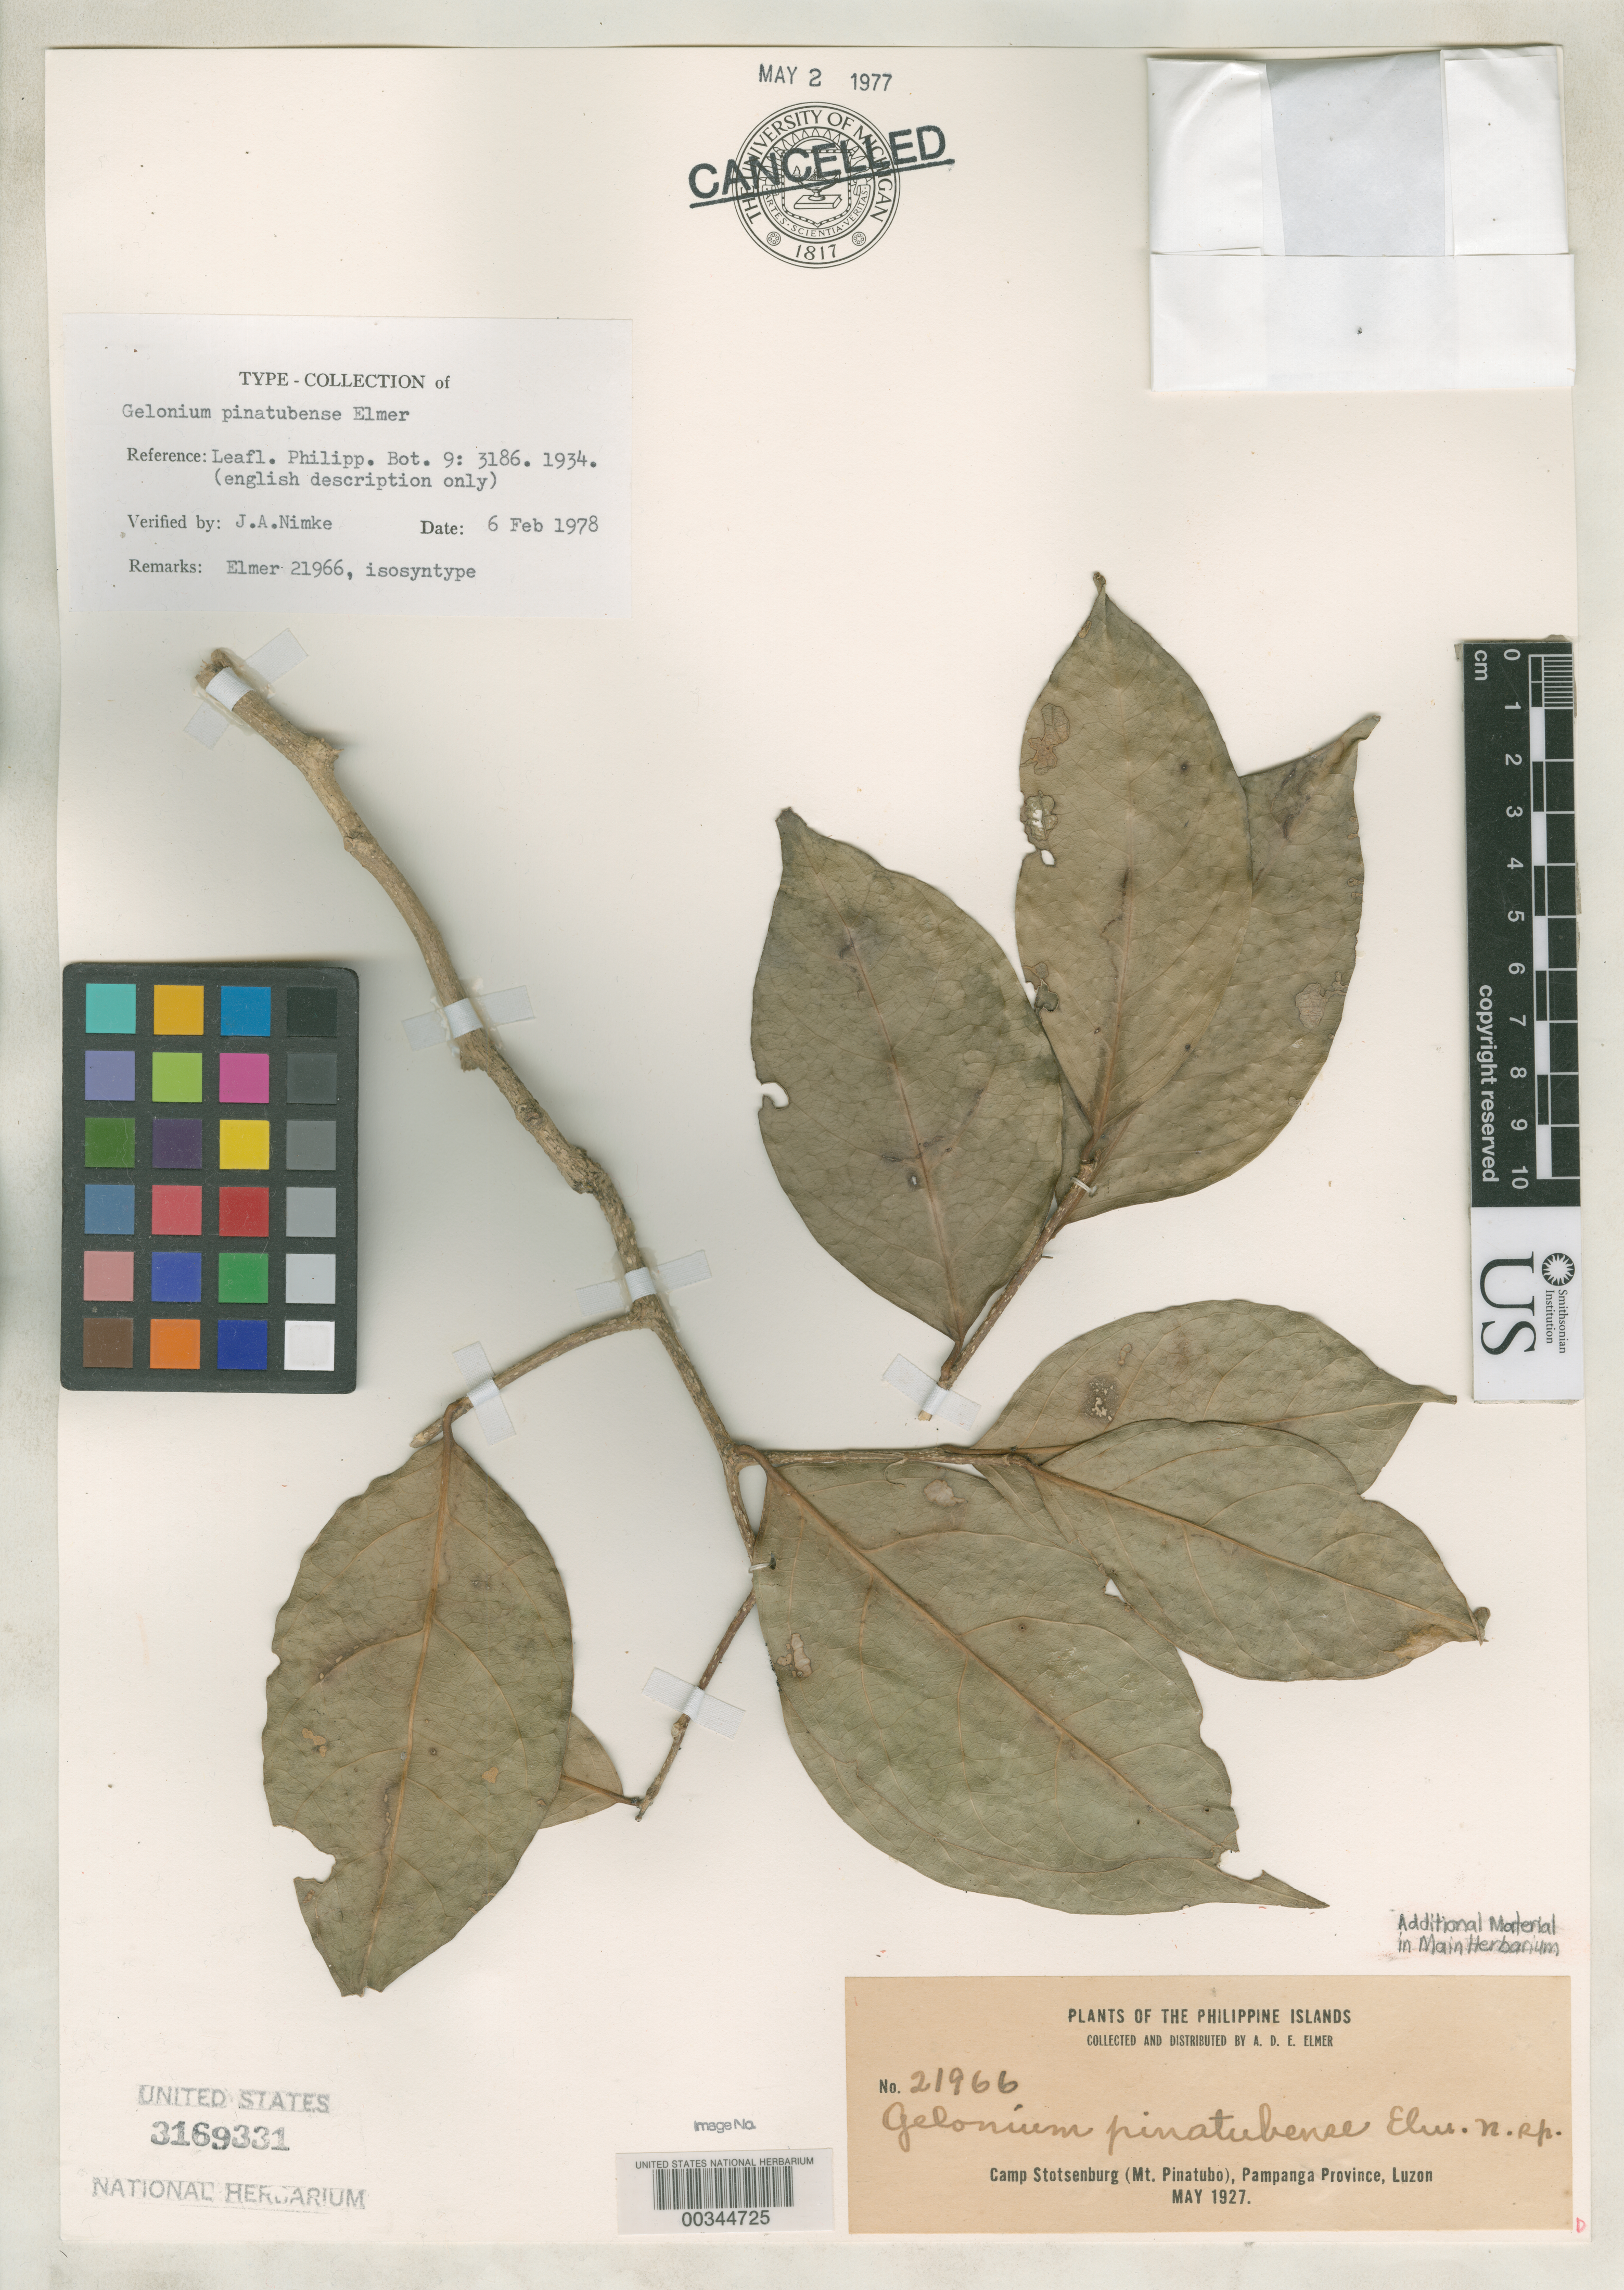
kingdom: Plantae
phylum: Tracheophyta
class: Magnoliopsida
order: Malpighiales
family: Euphorbiaceae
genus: Gelonium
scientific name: Gelonium pinatubense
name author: Elmer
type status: Isosyntype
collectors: A. D. E. Elmer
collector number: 21966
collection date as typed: May 1927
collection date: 1927-05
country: Philippines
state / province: Central Luzon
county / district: Pampanga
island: Luzon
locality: Camp Stotsenburg, Mt. Pinatubo.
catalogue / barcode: US 3169331